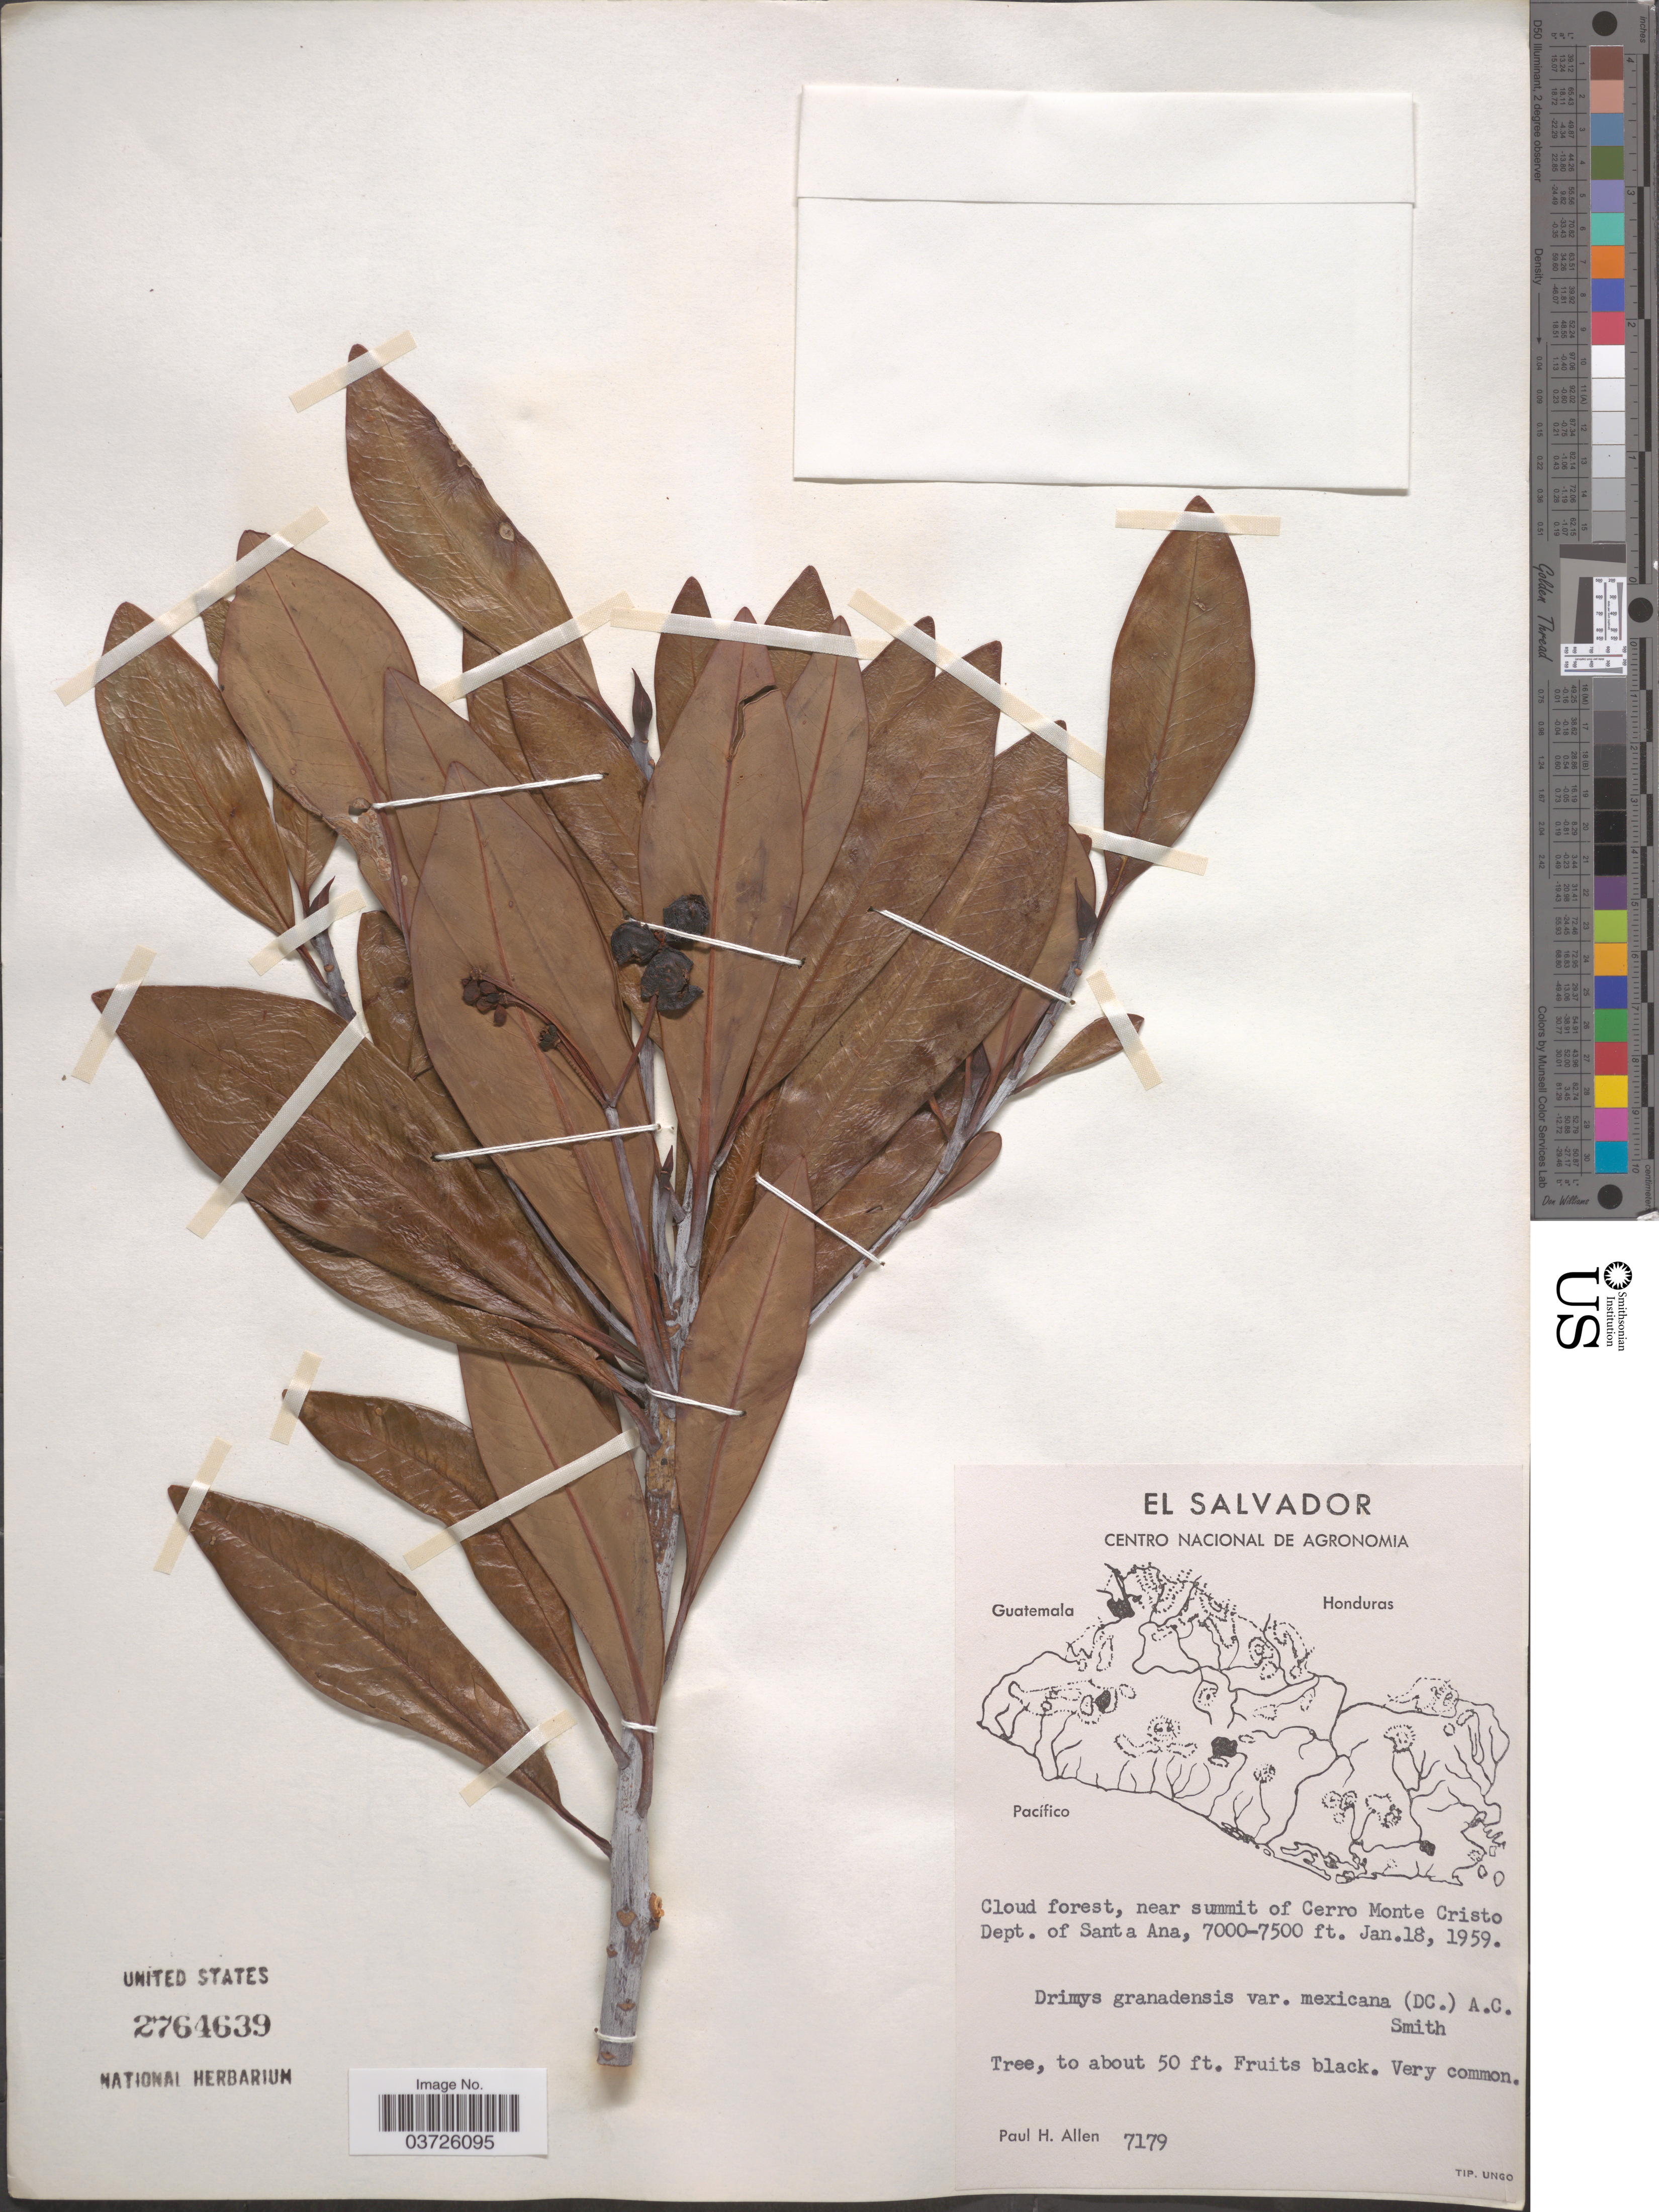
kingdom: Plantae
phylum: Tracheophyta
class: Magnoliopsida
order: Canellales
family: Winteraceae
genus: Drimys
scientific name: Drimys granadensis var. mexicana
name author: L. f.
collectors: P. H. Allen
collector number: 7179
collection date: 1959-01-18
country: El Salvador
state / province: Santa Ana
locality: Near summit of Cerro Monte Cristo. Dept. of Santa Ana.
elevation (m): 2134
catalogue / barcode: US 2764639